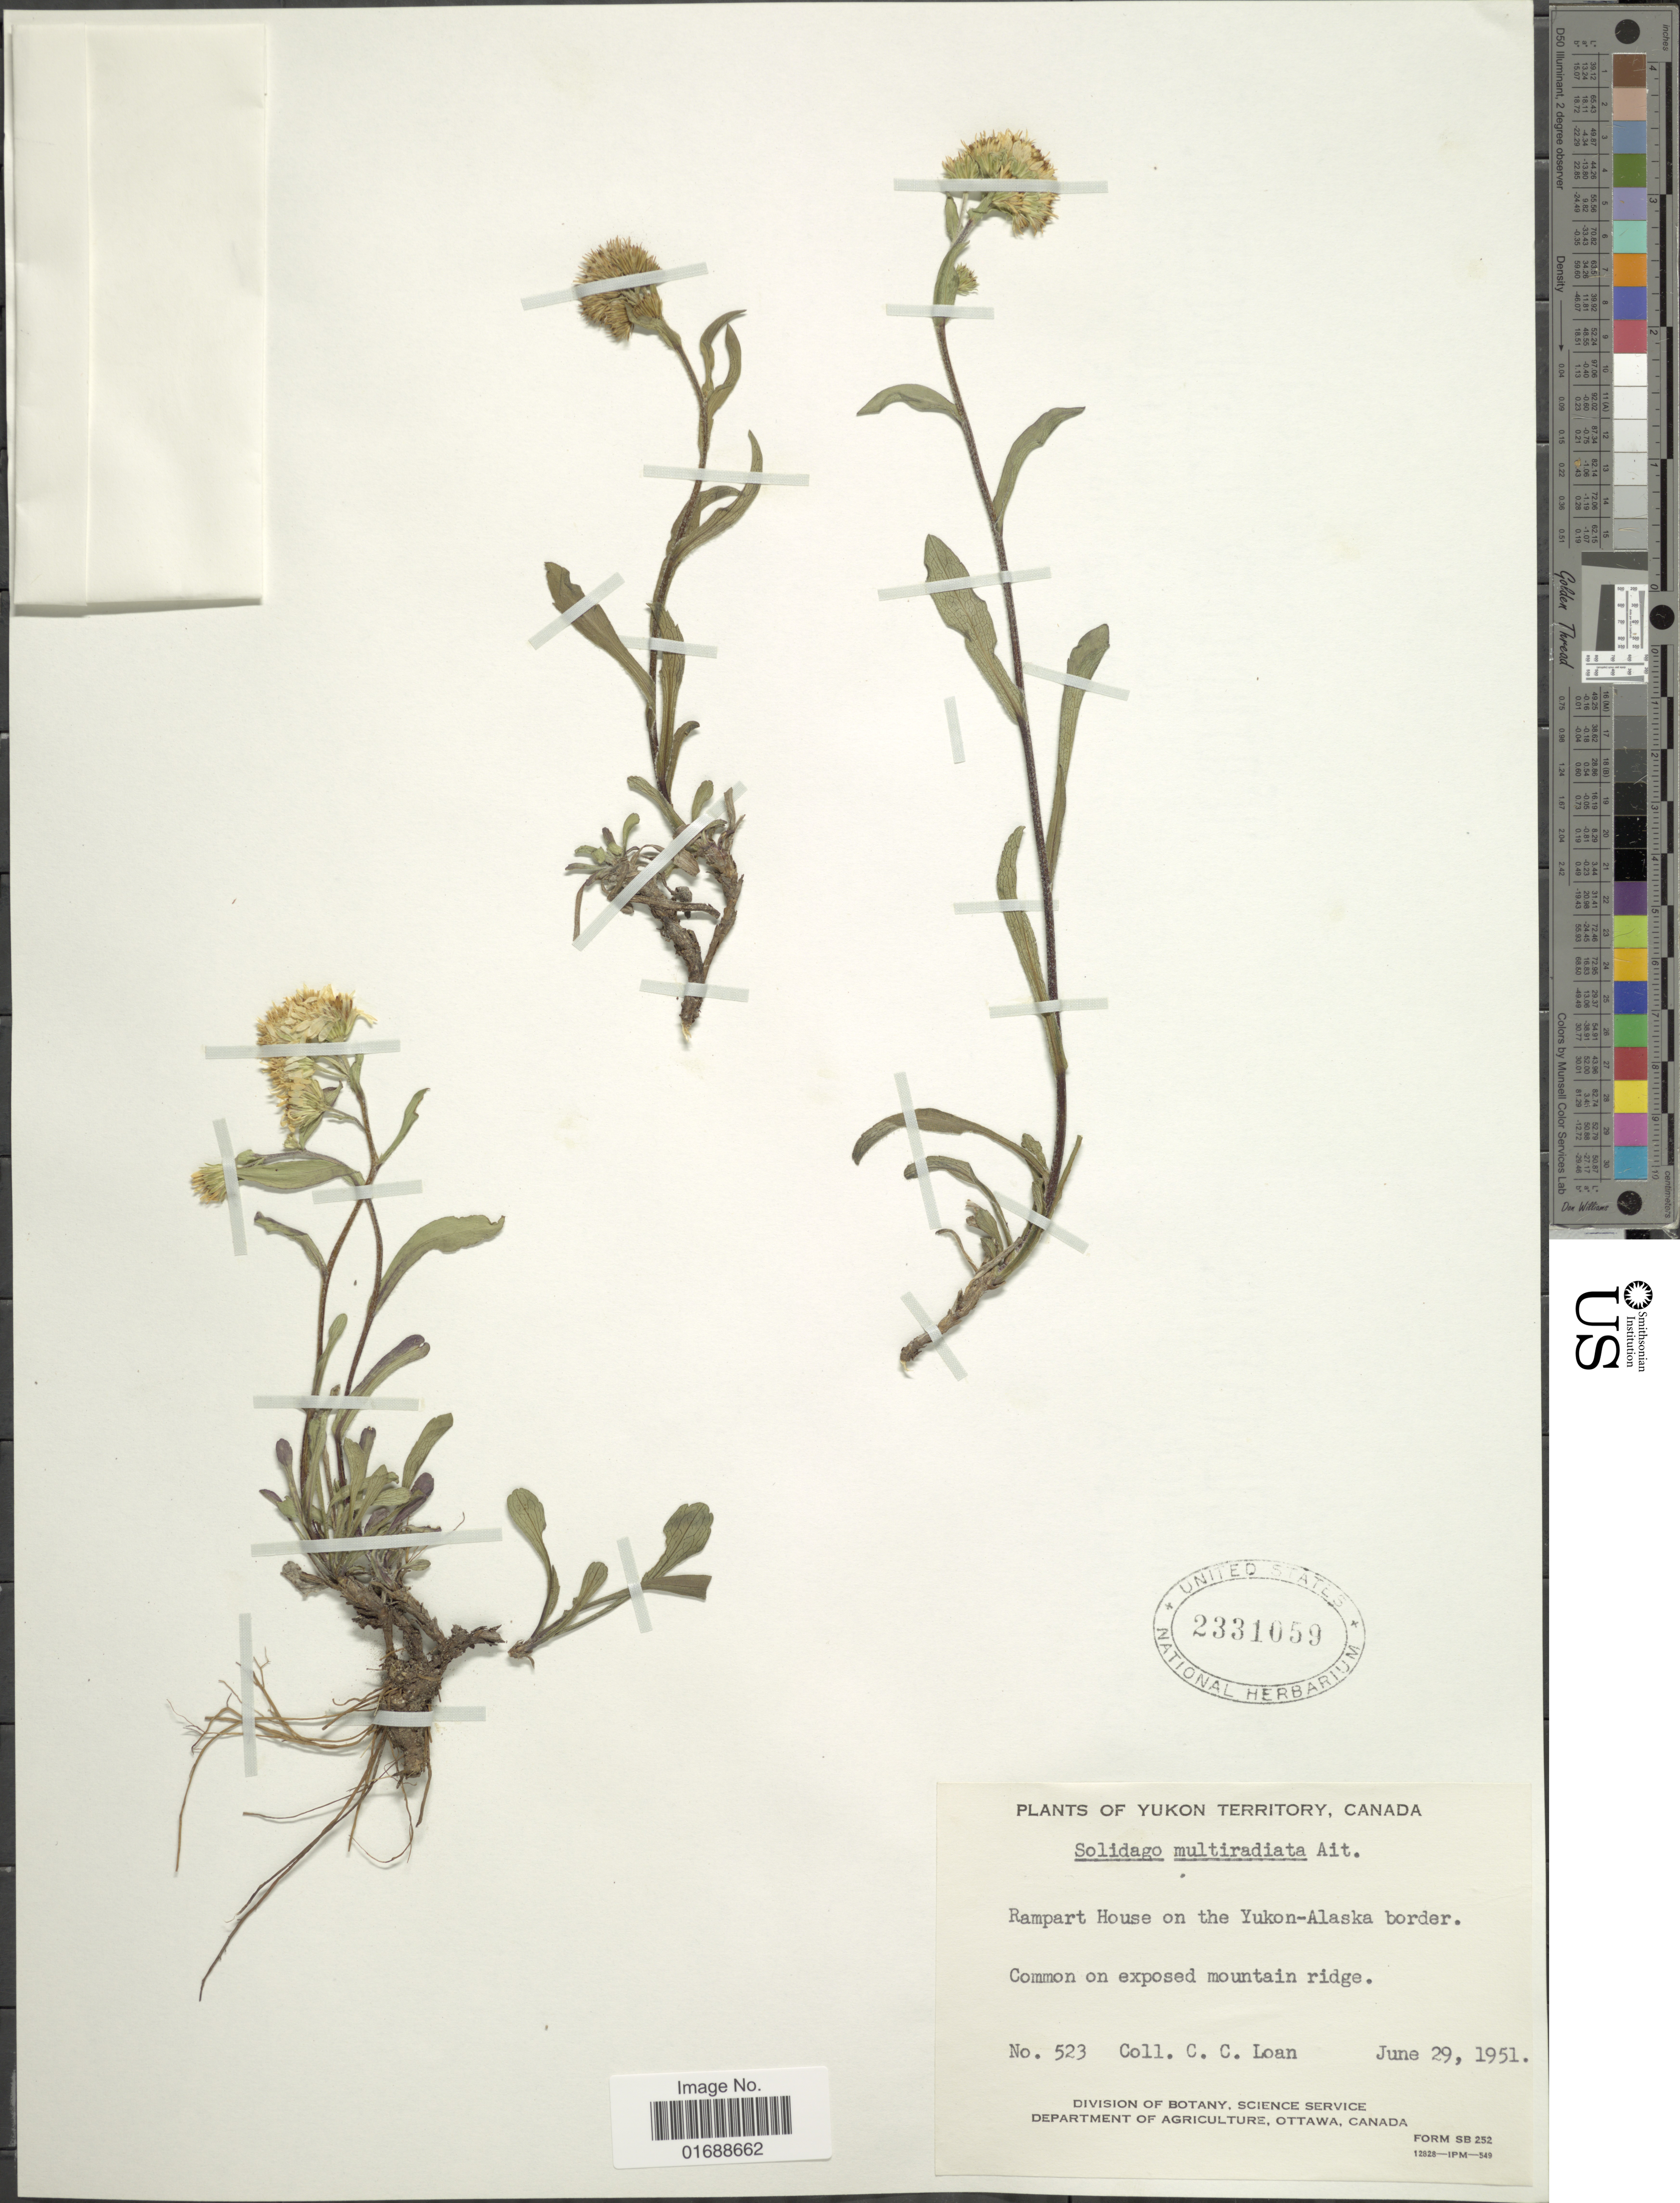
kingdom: Plantae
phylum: Tracheophyta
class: Magnoliopsida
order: Asterales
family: Asteraceae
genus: Solidago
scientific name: Solidago multiradiata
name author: Aiton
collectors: C. Loan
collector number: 523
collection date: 1951-06-29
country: Canada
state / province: Yukon Territory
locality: Rampart House on the Yukon-Alaska border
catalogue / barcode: US 2331059